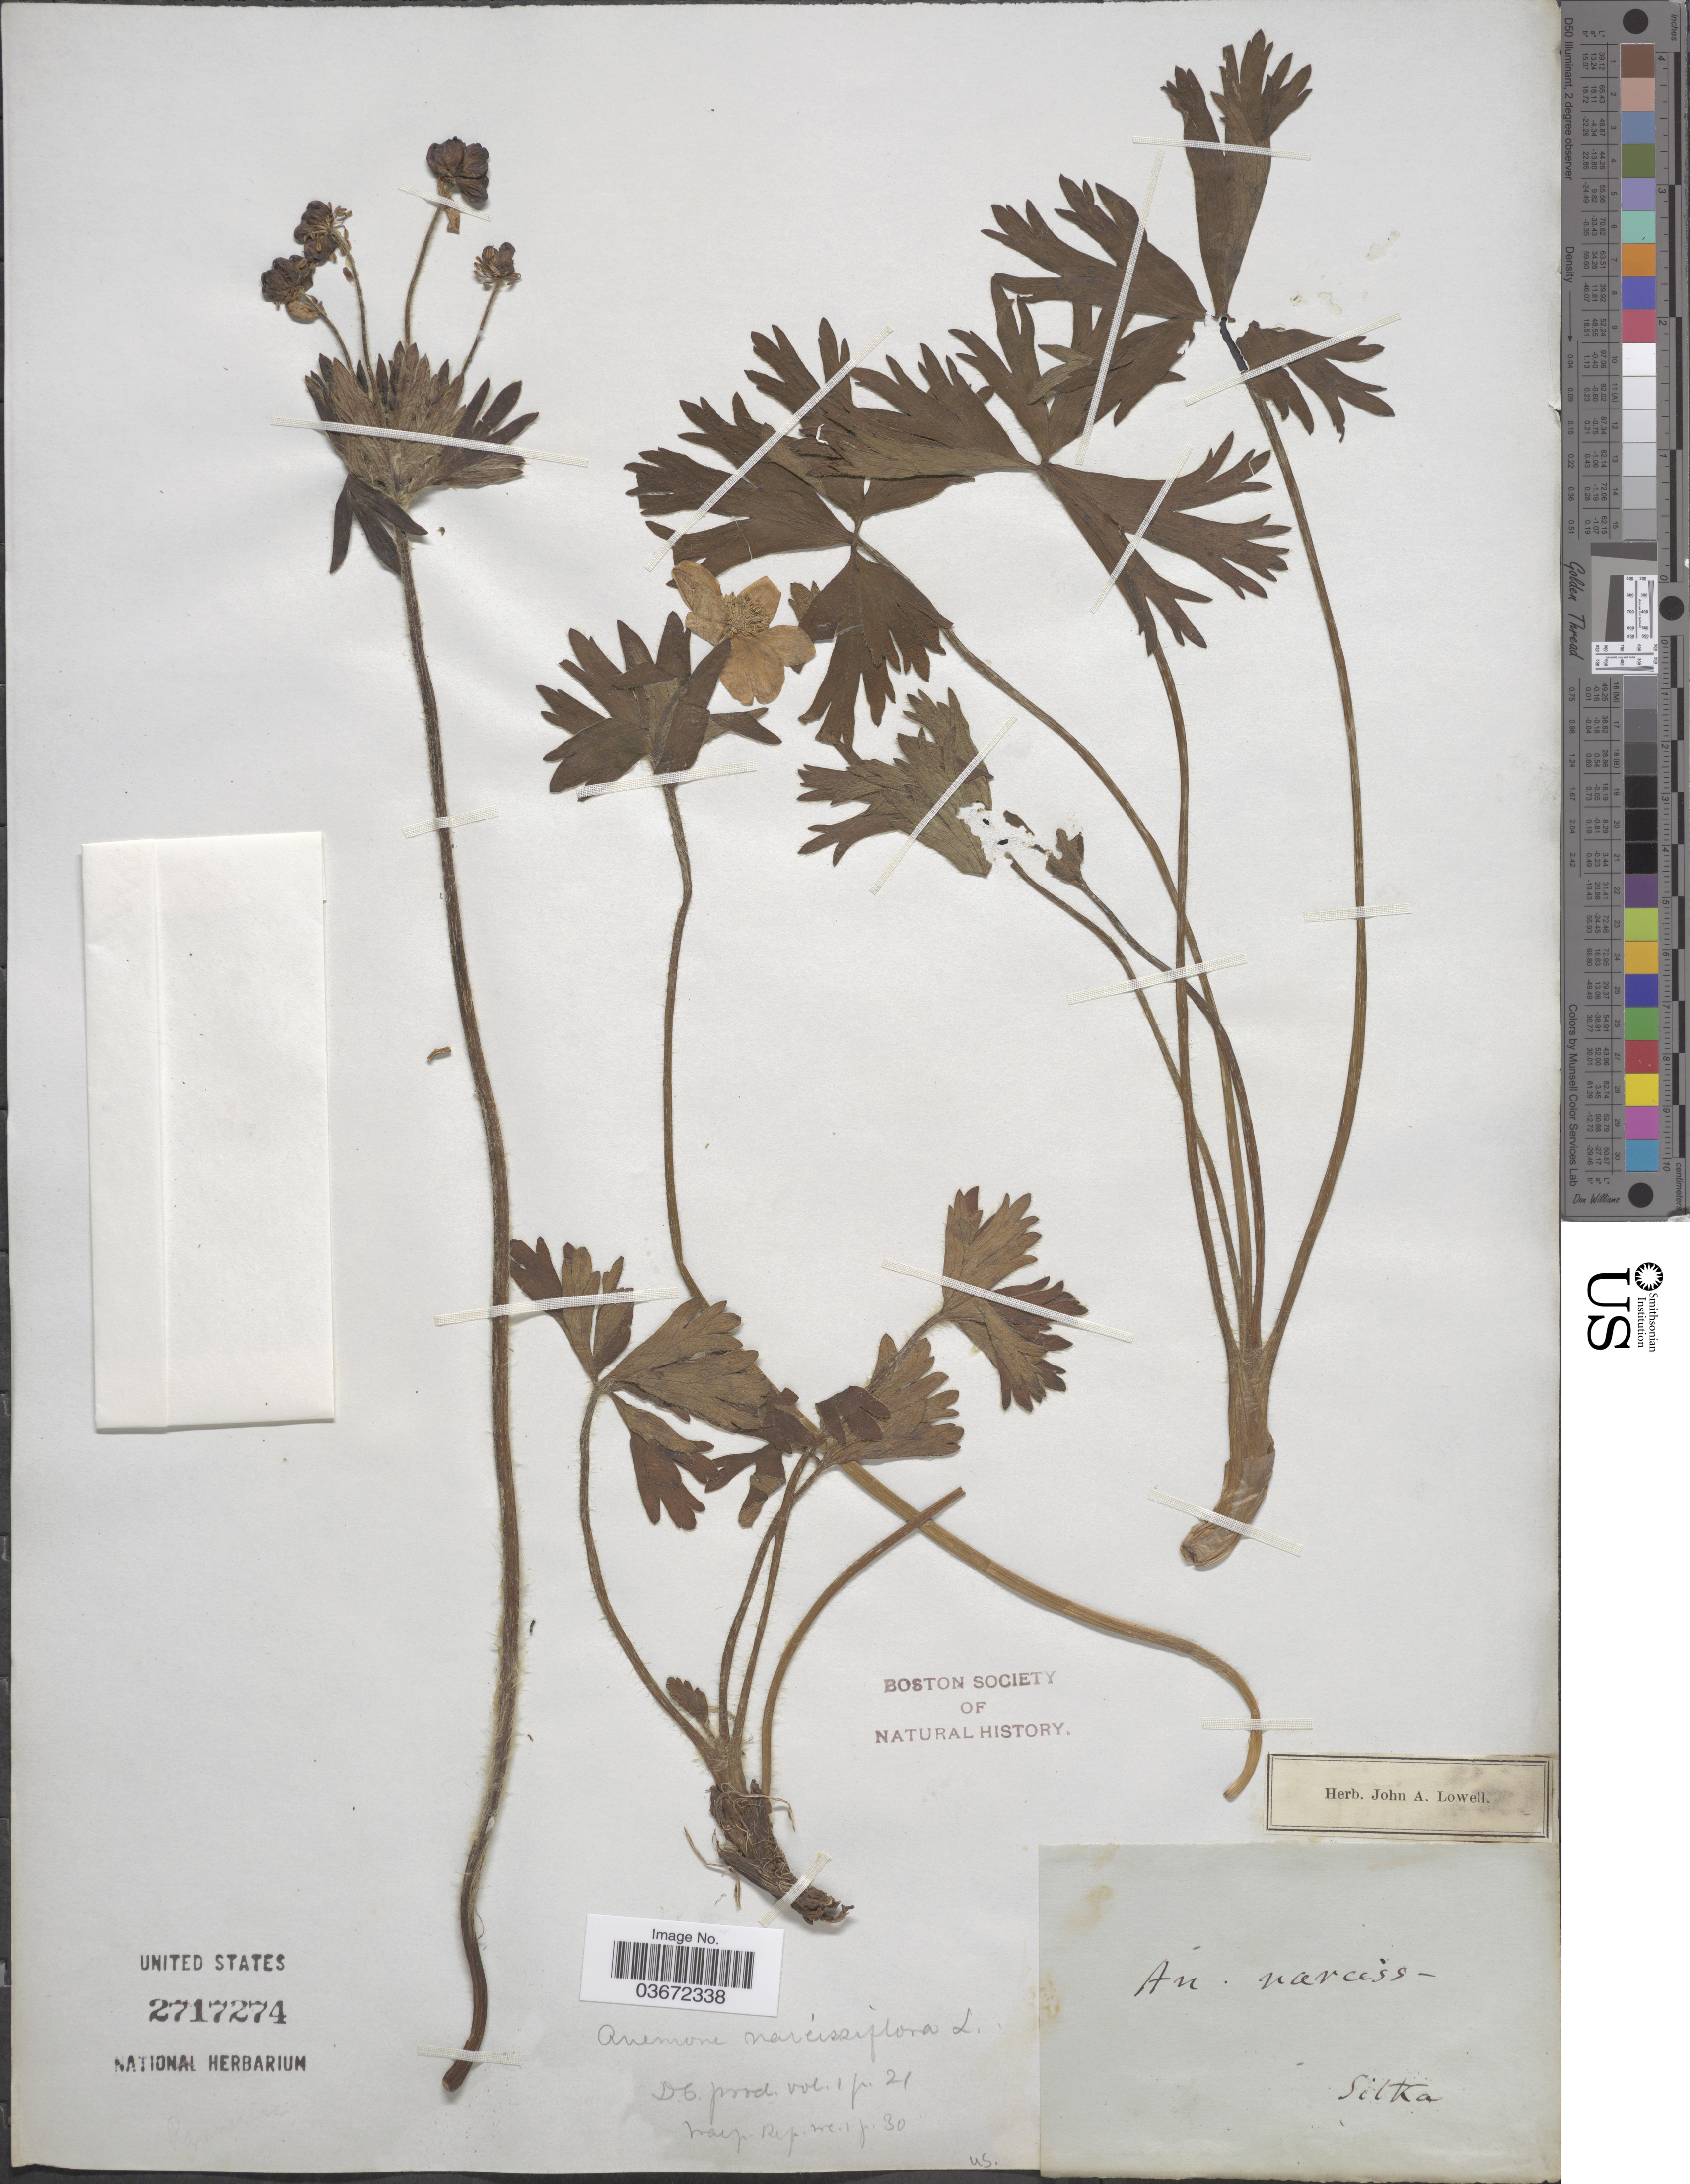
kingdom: Plantae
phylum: Tracheophyta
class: Magnoliopsida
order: Ranunculales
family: Ranunculaceae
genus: Anemone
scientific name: Anemone narcissiflora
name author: L.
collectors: ex herb. John A. Lowell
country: United States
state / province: Alaska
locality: Sitka.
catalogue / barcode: US 2717274